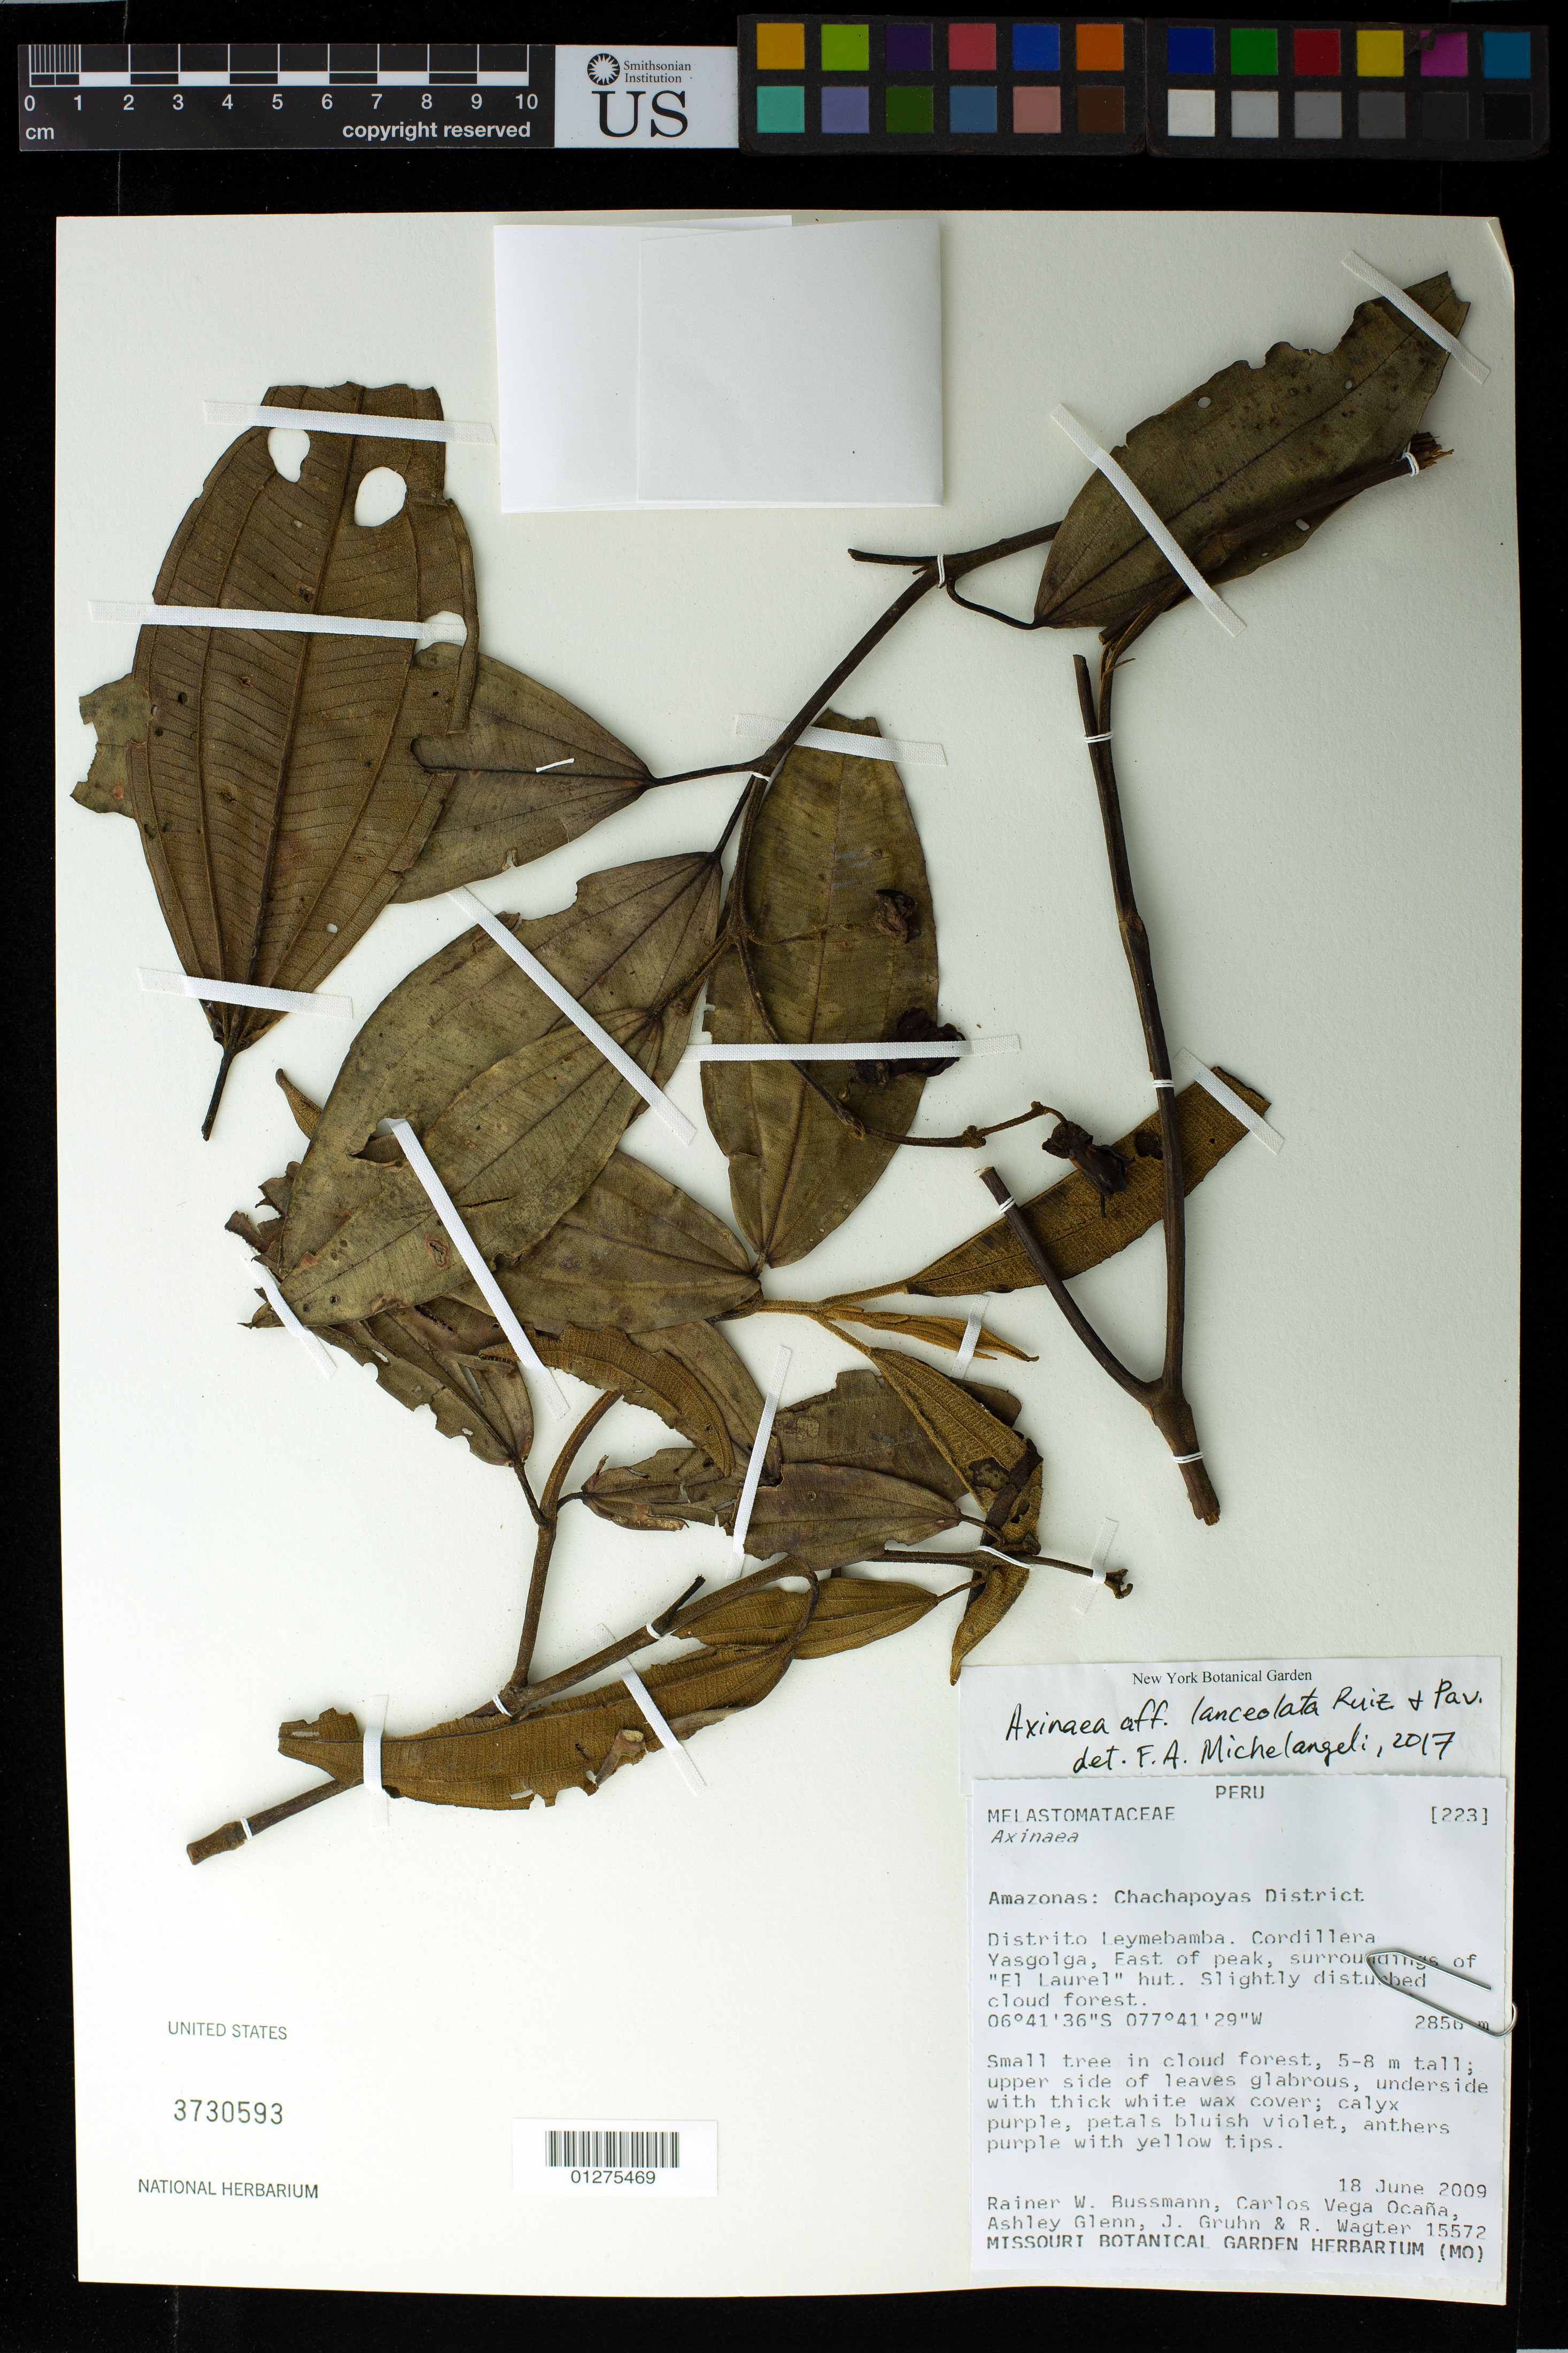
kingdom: Plantae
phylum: Tracheophyta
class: Magnoliopsida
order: Myrtales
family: Melastomataceae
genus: Axinaea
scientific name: Axinaea lanceolata Ruiz & Pav.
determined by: Michelangeli, F. A.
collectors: R. W. Bussmann, C. Vega, A. Glenn, J. Gruhn & R. Wagter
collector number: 15572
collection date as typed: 18 June 2009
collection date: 2009-06-18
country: Peru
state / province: Amazonas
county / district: Chachapoyas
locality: Distrito Leymebamba. Cordillera Vasgolga, East of peak, surrounding of "El Laurel" hut. Slightly disturbed cloud forest.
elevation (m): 2856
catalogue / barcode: US 3730593